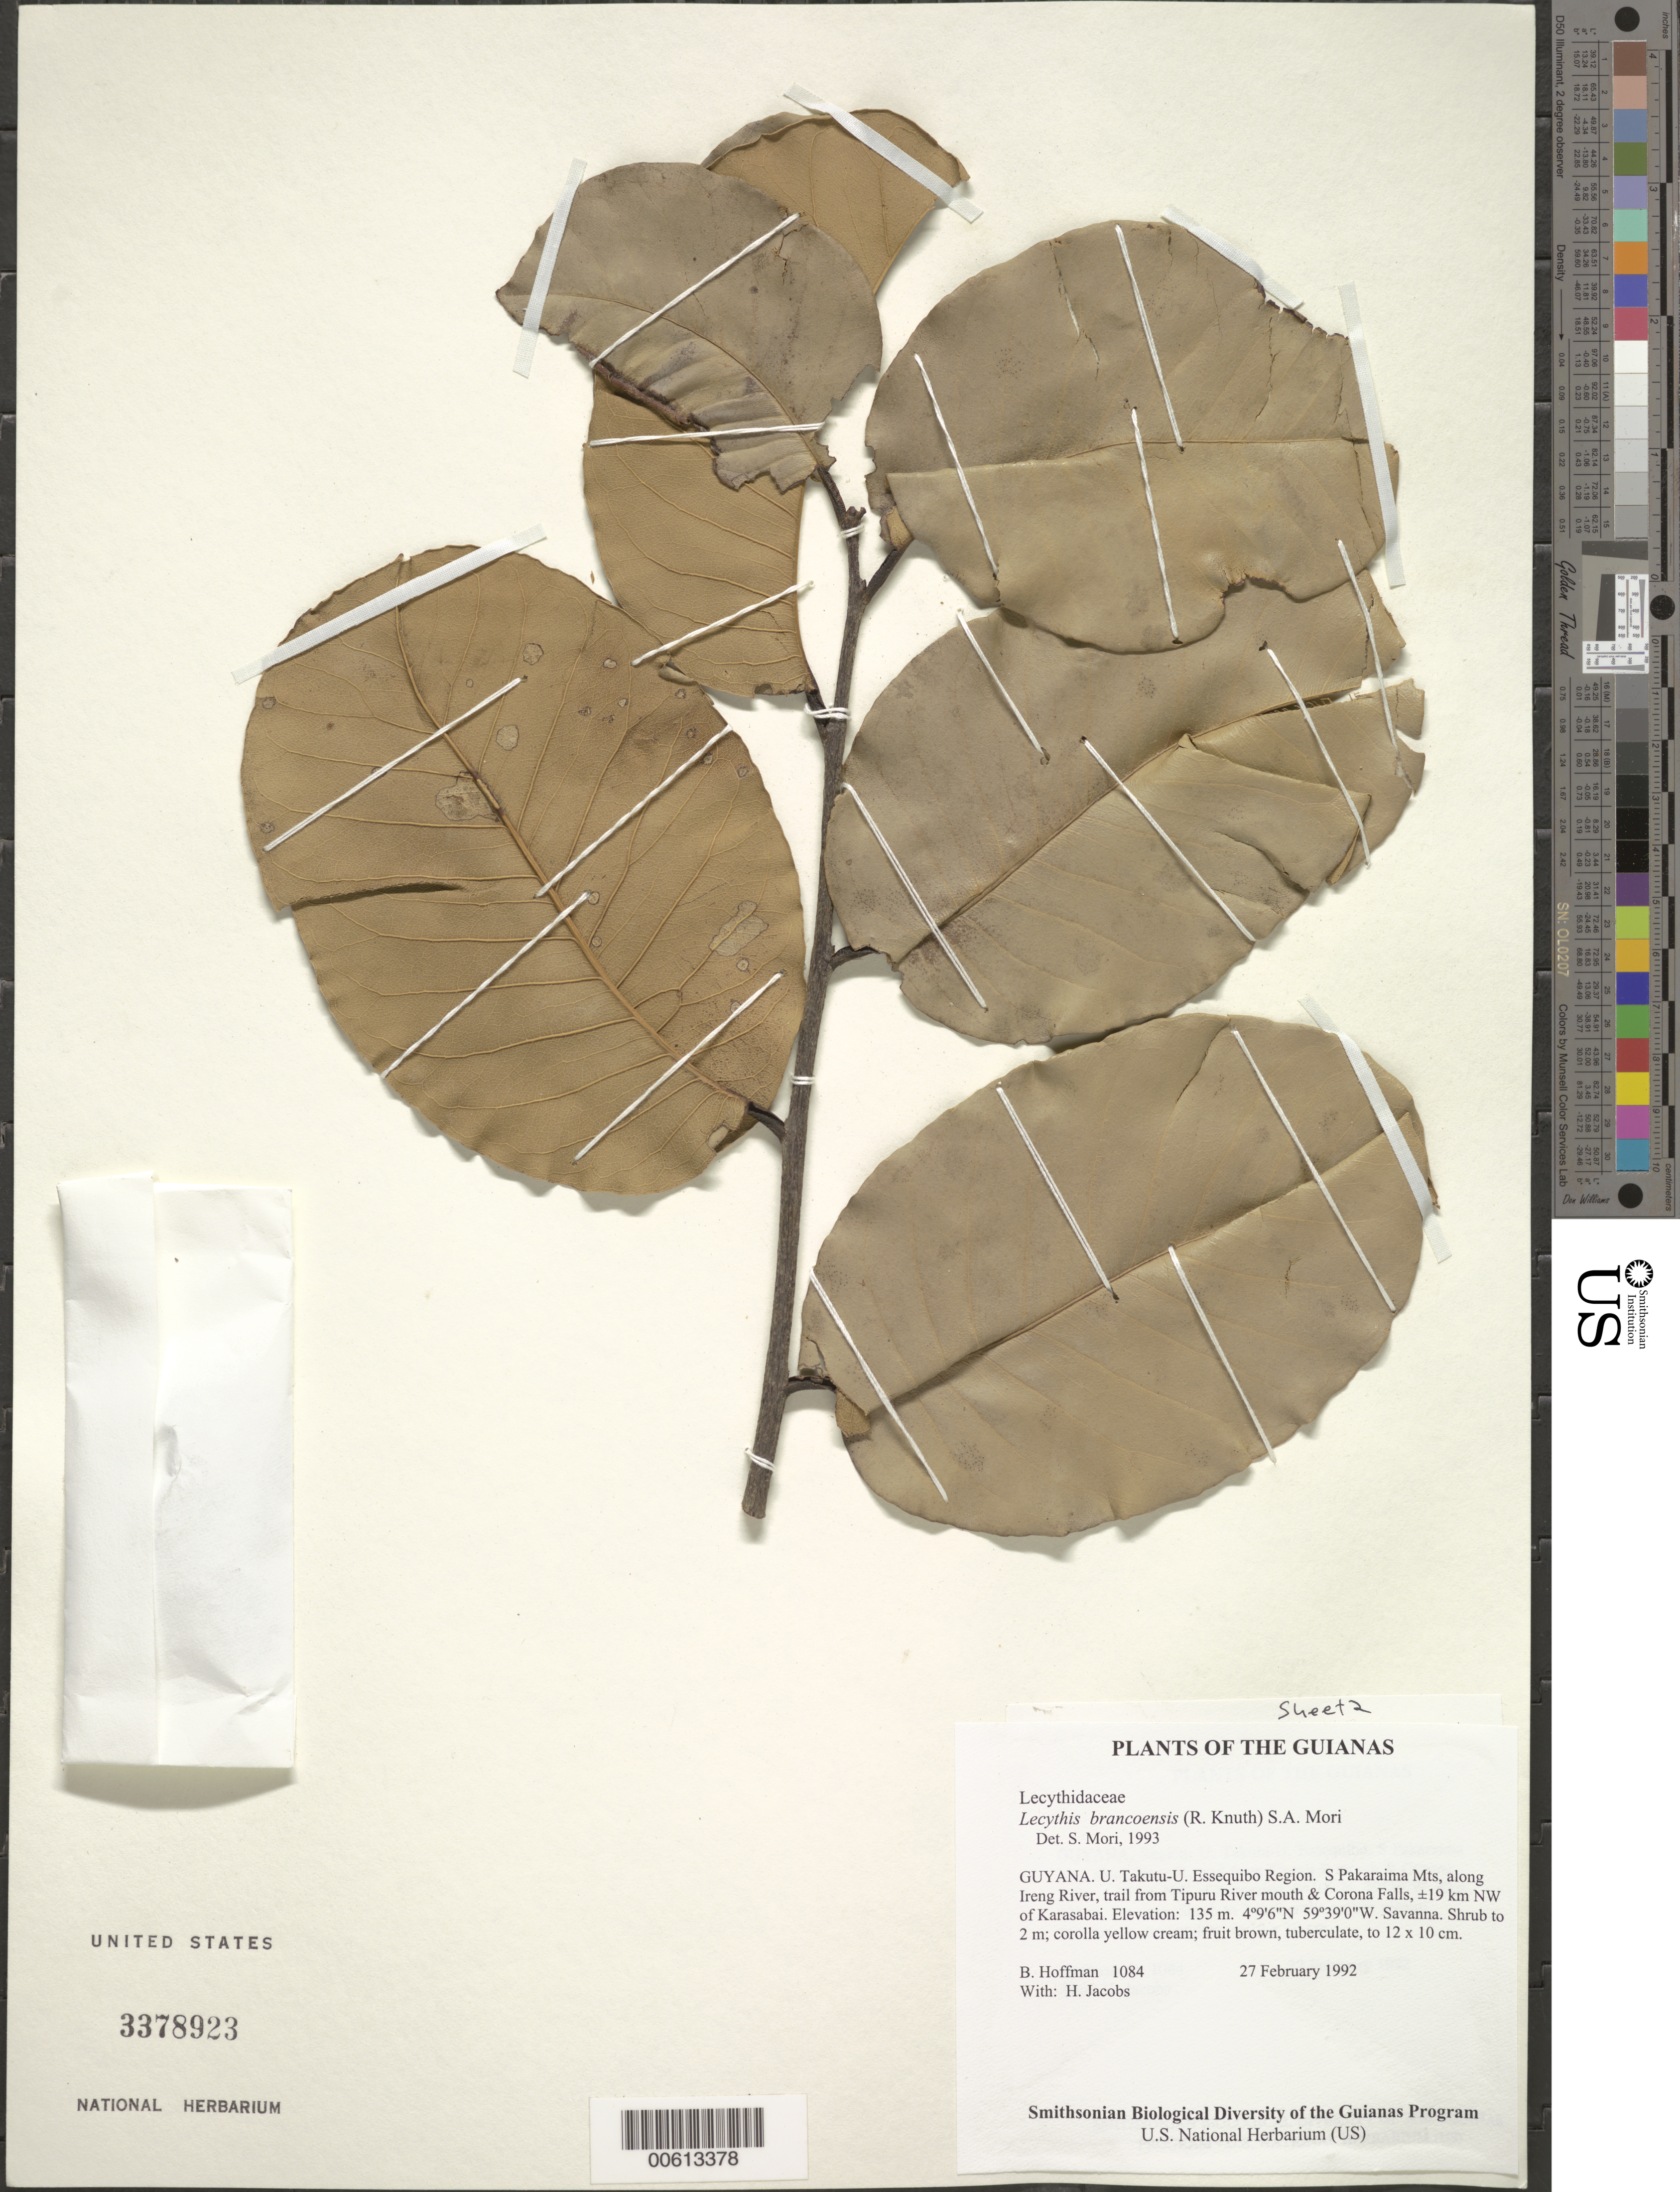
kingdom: Plantae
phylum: Tracheophyta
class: Magnoliopsida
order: Ericales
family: Lecythidaceae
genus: Lecythis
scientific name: Lecythis brancoensis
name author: (R. Knuth) S.A. Mori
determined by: Mori, Scott A.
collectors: B. Hoffman & H. Jacobs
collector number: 1084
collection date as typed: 27 February 1992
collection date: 1992-02-27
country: Guyana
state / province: U. Takutu-U. Essequibo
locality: S Pakaraima Mts, along Ireng River, trail from Tipuru River mouth & Corona Falls, ±19 km NW of Karasabai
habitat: Savanna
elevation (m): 135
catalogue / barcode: US 3378923